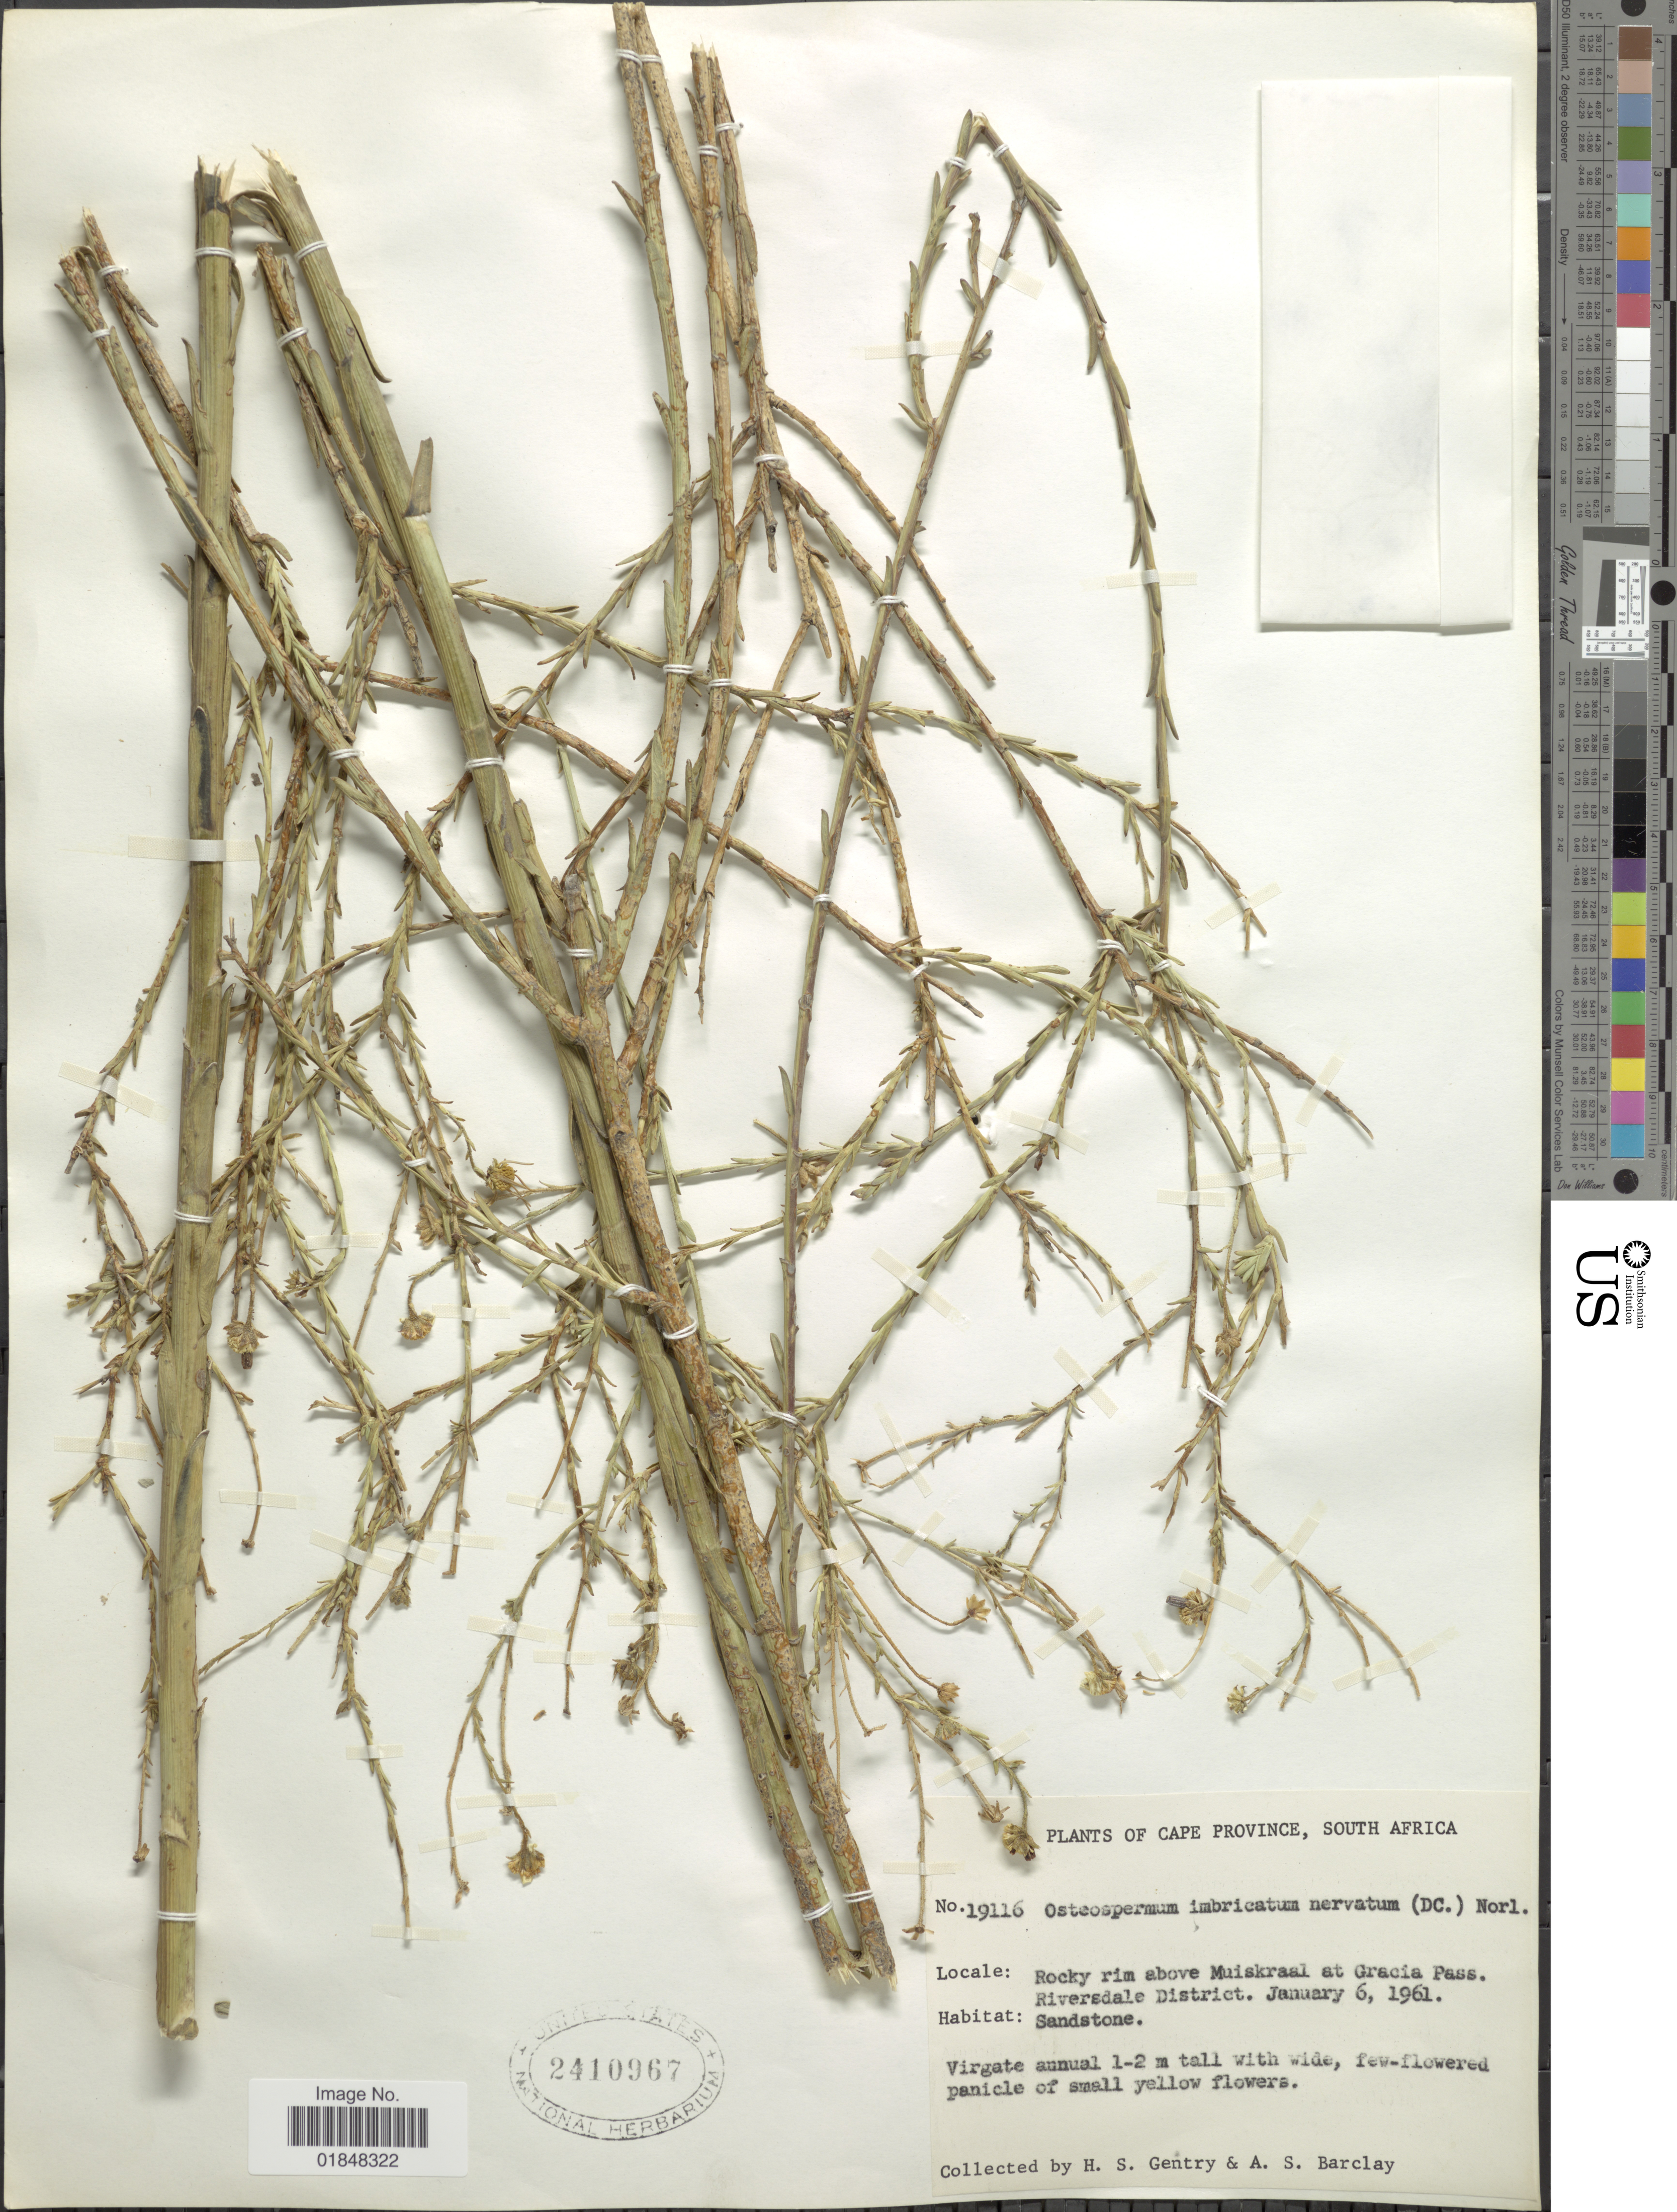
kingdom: Plantae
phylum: Tracheophyta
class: Magnoliopsida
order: Asterales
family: Asteraceae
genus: Osteospermum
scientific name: Osteospermum imbricatum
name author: L.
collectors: H. S. Gentry & A. S. Barclay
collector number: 19116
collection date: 1961-01-06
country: South Africa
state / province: Western Cape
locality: Rocky rim above Muiskraal at Gracia Pass., Riversdale District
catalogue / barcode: US 2410967